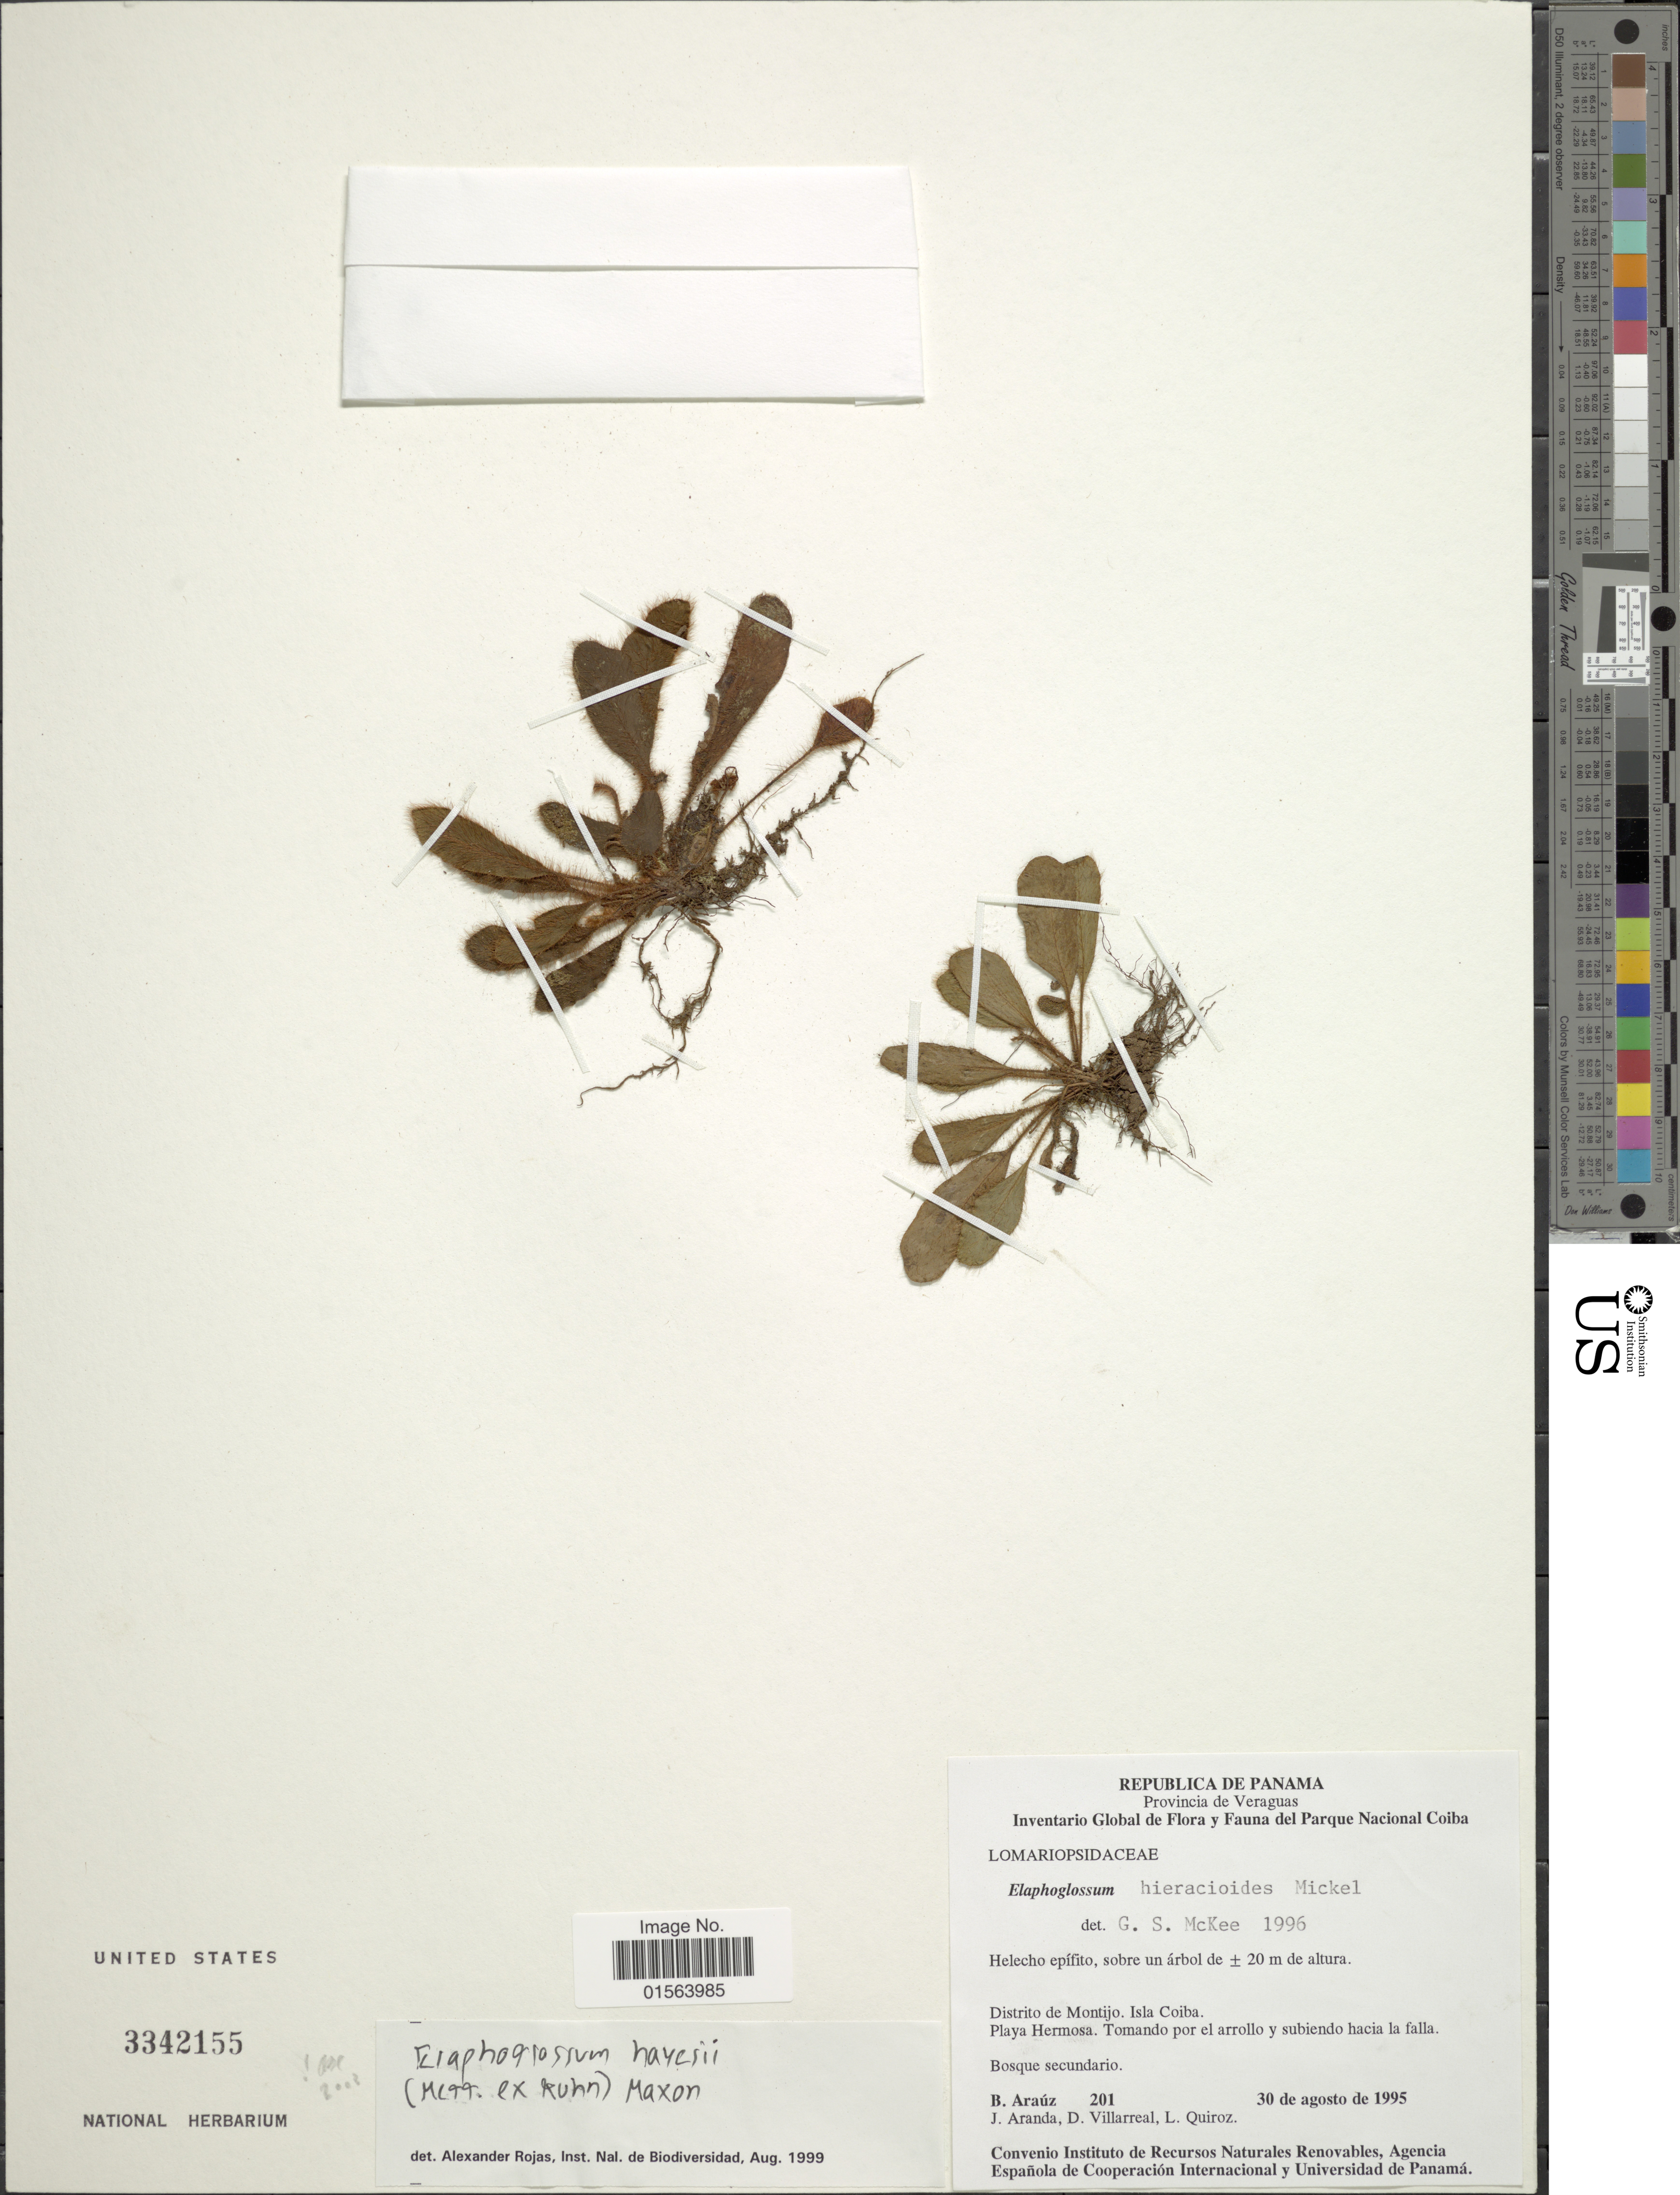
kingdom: Plantae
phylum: Tracheophyta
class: Polypodiopsida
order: Polypodiales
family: Dryopteridaceae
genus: Elaphoglossum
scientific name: Elaphoglossum hayesii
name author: (Mett. ex Kuhn) Maxon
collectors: B. Araúz, J. Aranda, D. Villarreal & L. Quiroz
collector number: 201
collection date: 1995-08-30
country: Panama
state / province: Veraguas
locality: Provincia de Veraguas, Distrito de Montijo, Isla Coiba, Playa Hermosa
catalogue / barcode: US 3342155